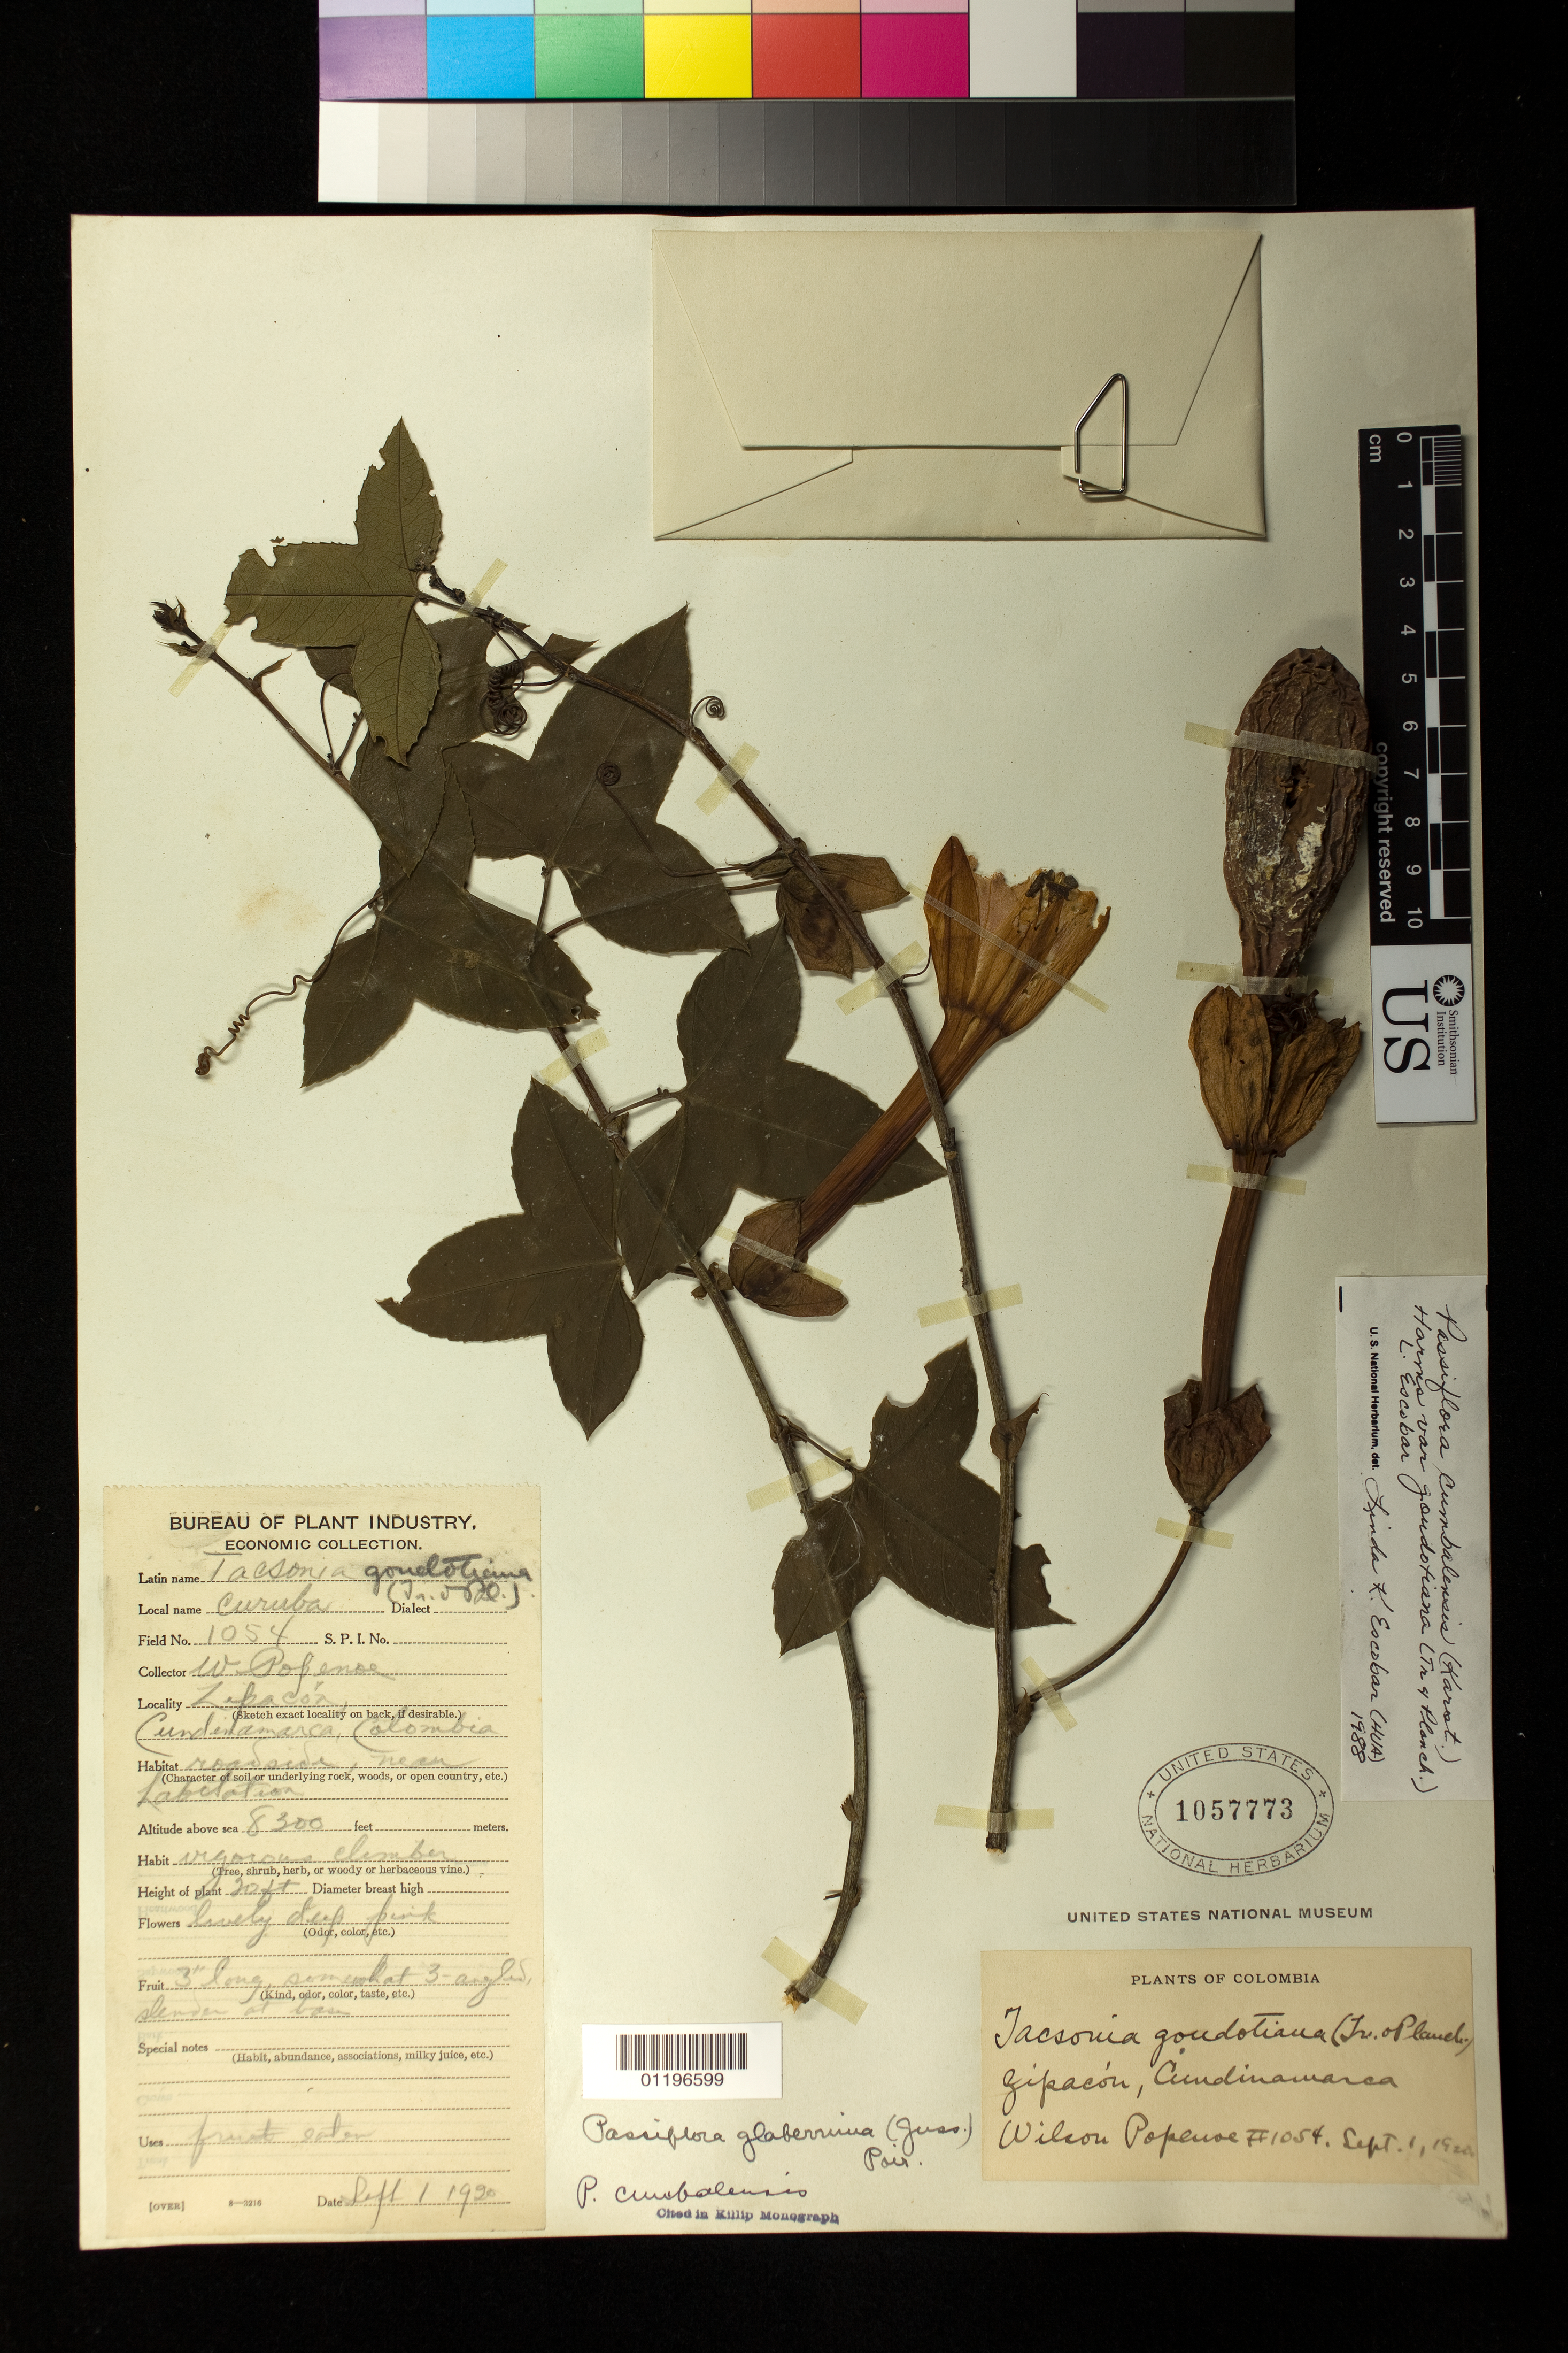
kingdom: Plantae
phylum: Tracheophyta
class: Magnoliopsida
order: Malpighiales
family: Passifloraceae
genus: Passiflora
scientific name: Passiflora cumbalensis var. goudotiana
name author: (Triana & Planch.) L.K. Escobar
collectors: W. Popenoe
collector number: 1054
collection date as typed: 09 Jan 1920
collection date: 1920-01-09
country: Colombia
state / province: Cundinamarca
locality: Zipacón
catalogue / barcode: US 1057773